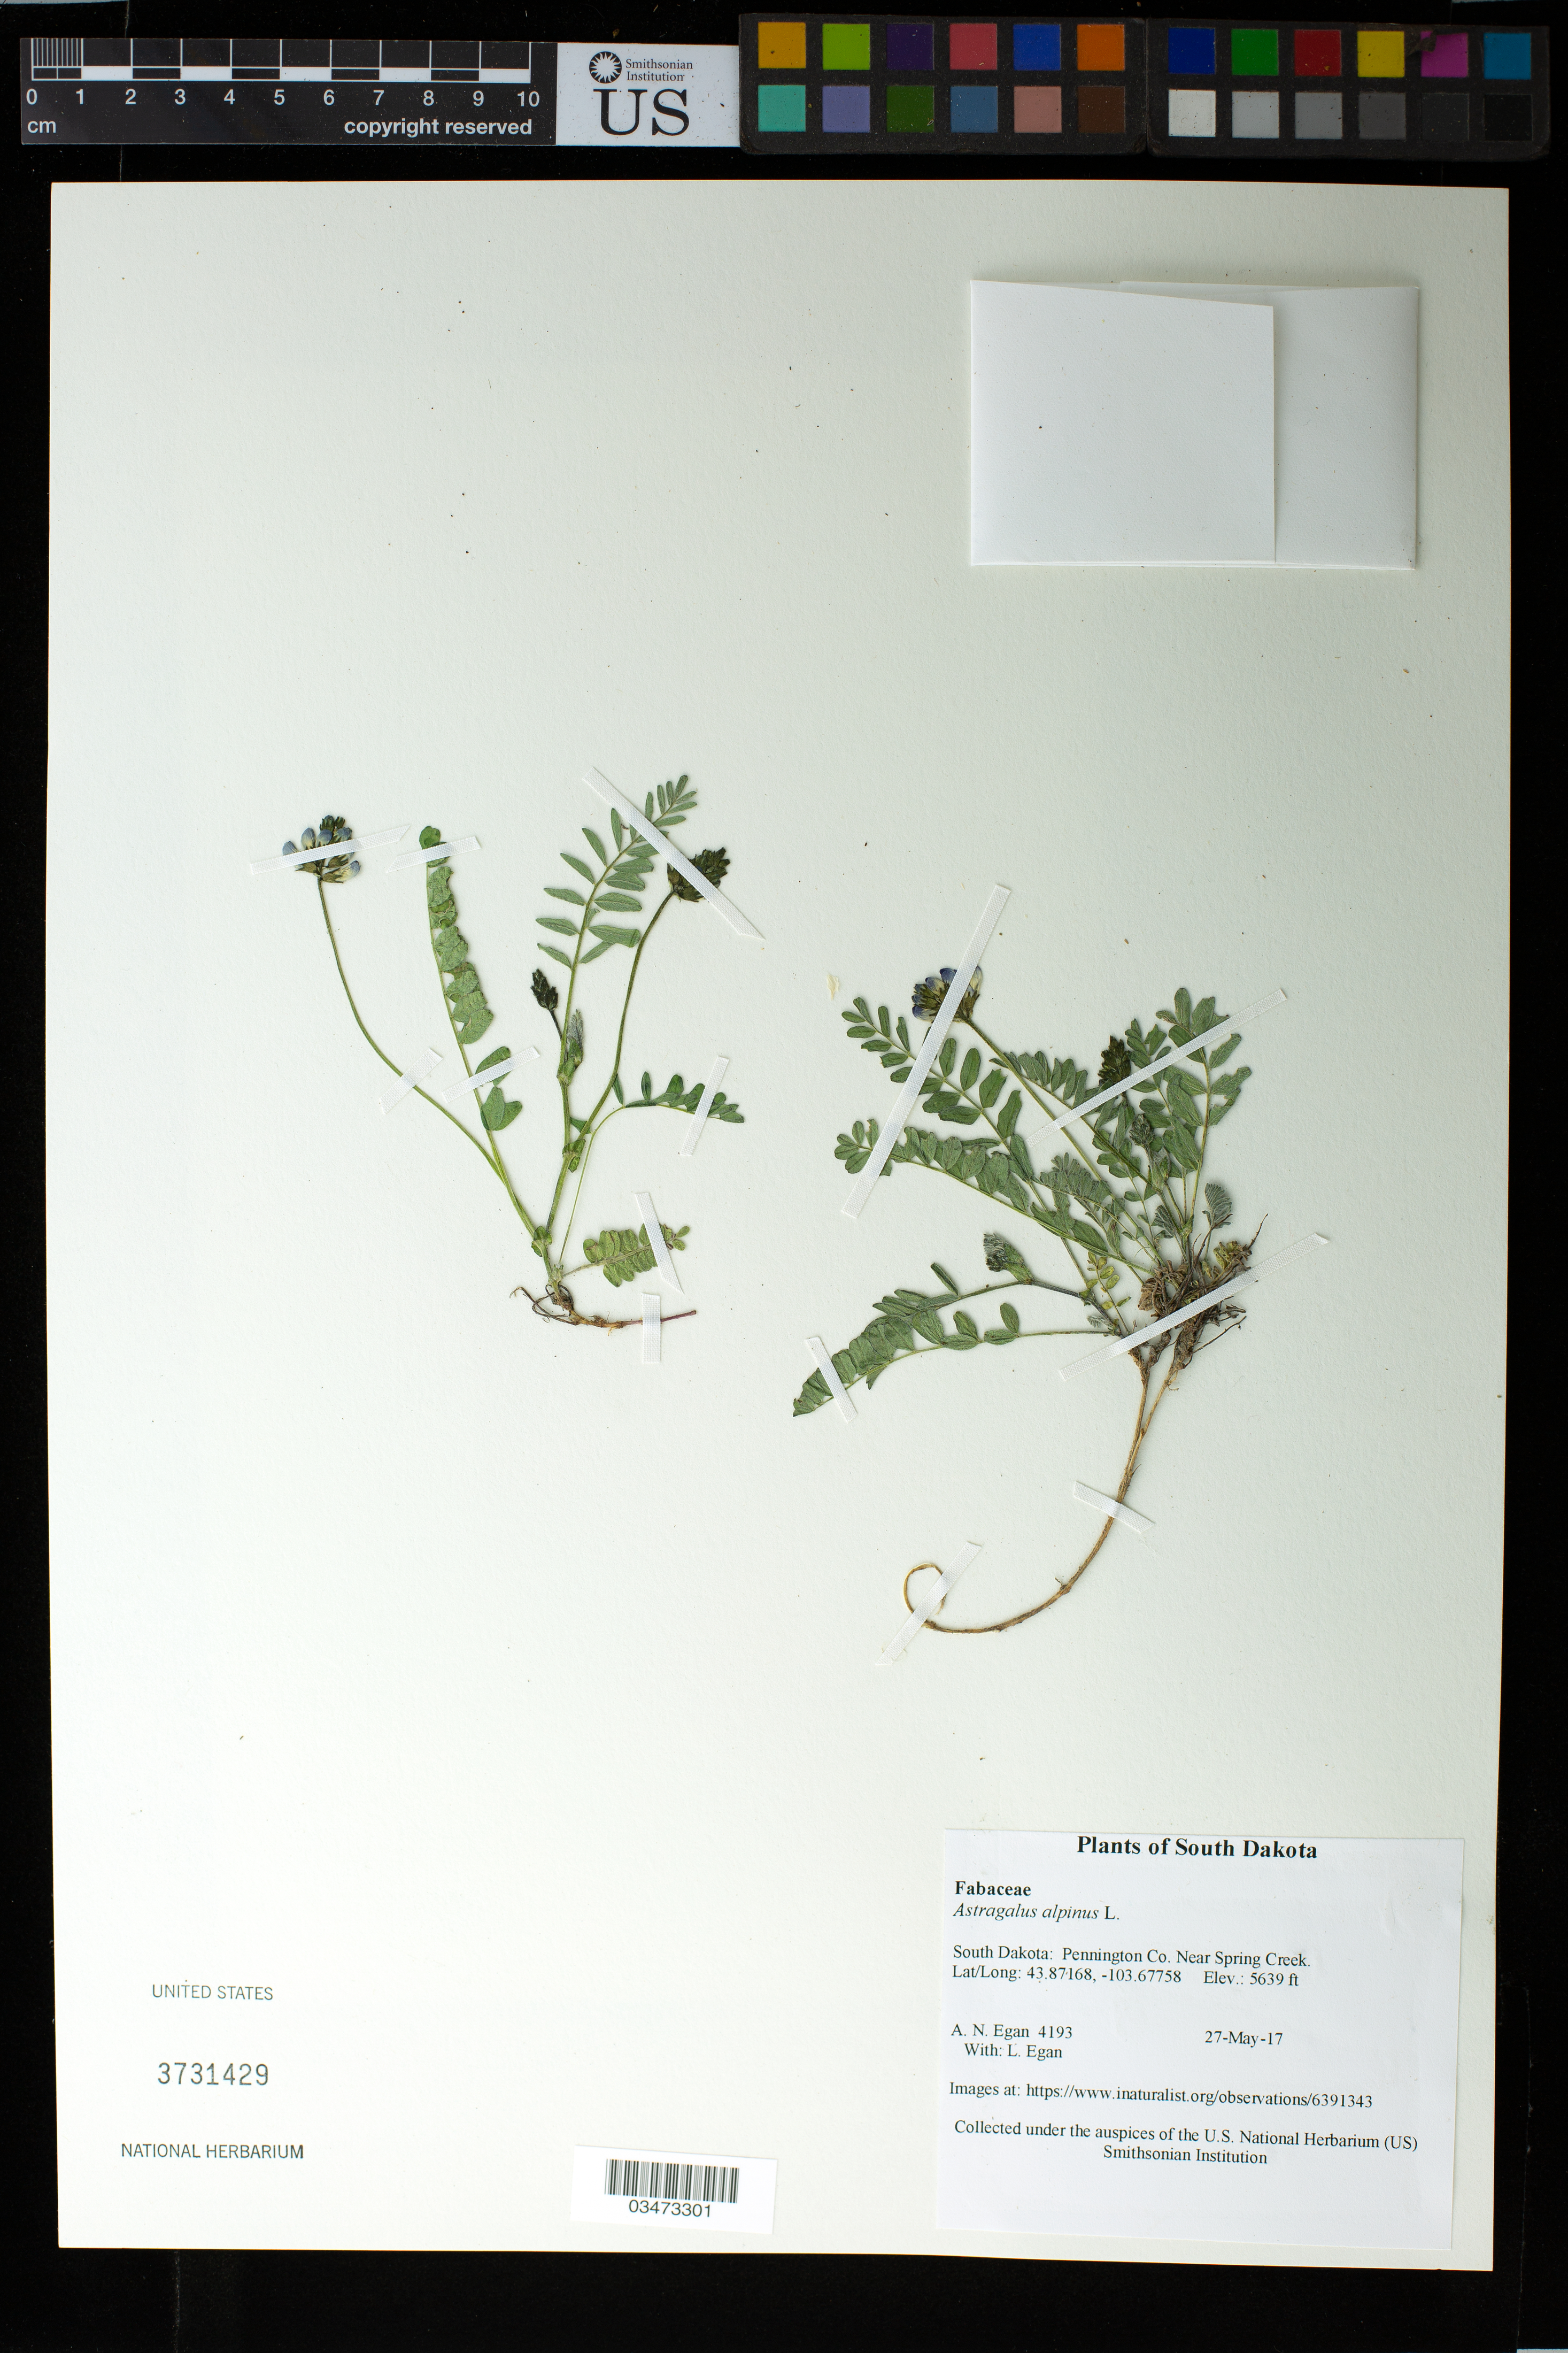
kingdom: Plantae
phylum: Tracheophyta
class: Magnoliopsida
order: Fabales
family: Fabaceae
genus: Astragalus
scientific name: Astragalus alpinus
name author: L.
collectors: A. N. Egan & L. Egan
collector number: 4193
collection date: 2017-05-27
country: United States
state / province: South Dakota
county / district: Pennington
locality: Near Spring Creek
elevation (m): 1719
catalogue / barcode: US 3731429